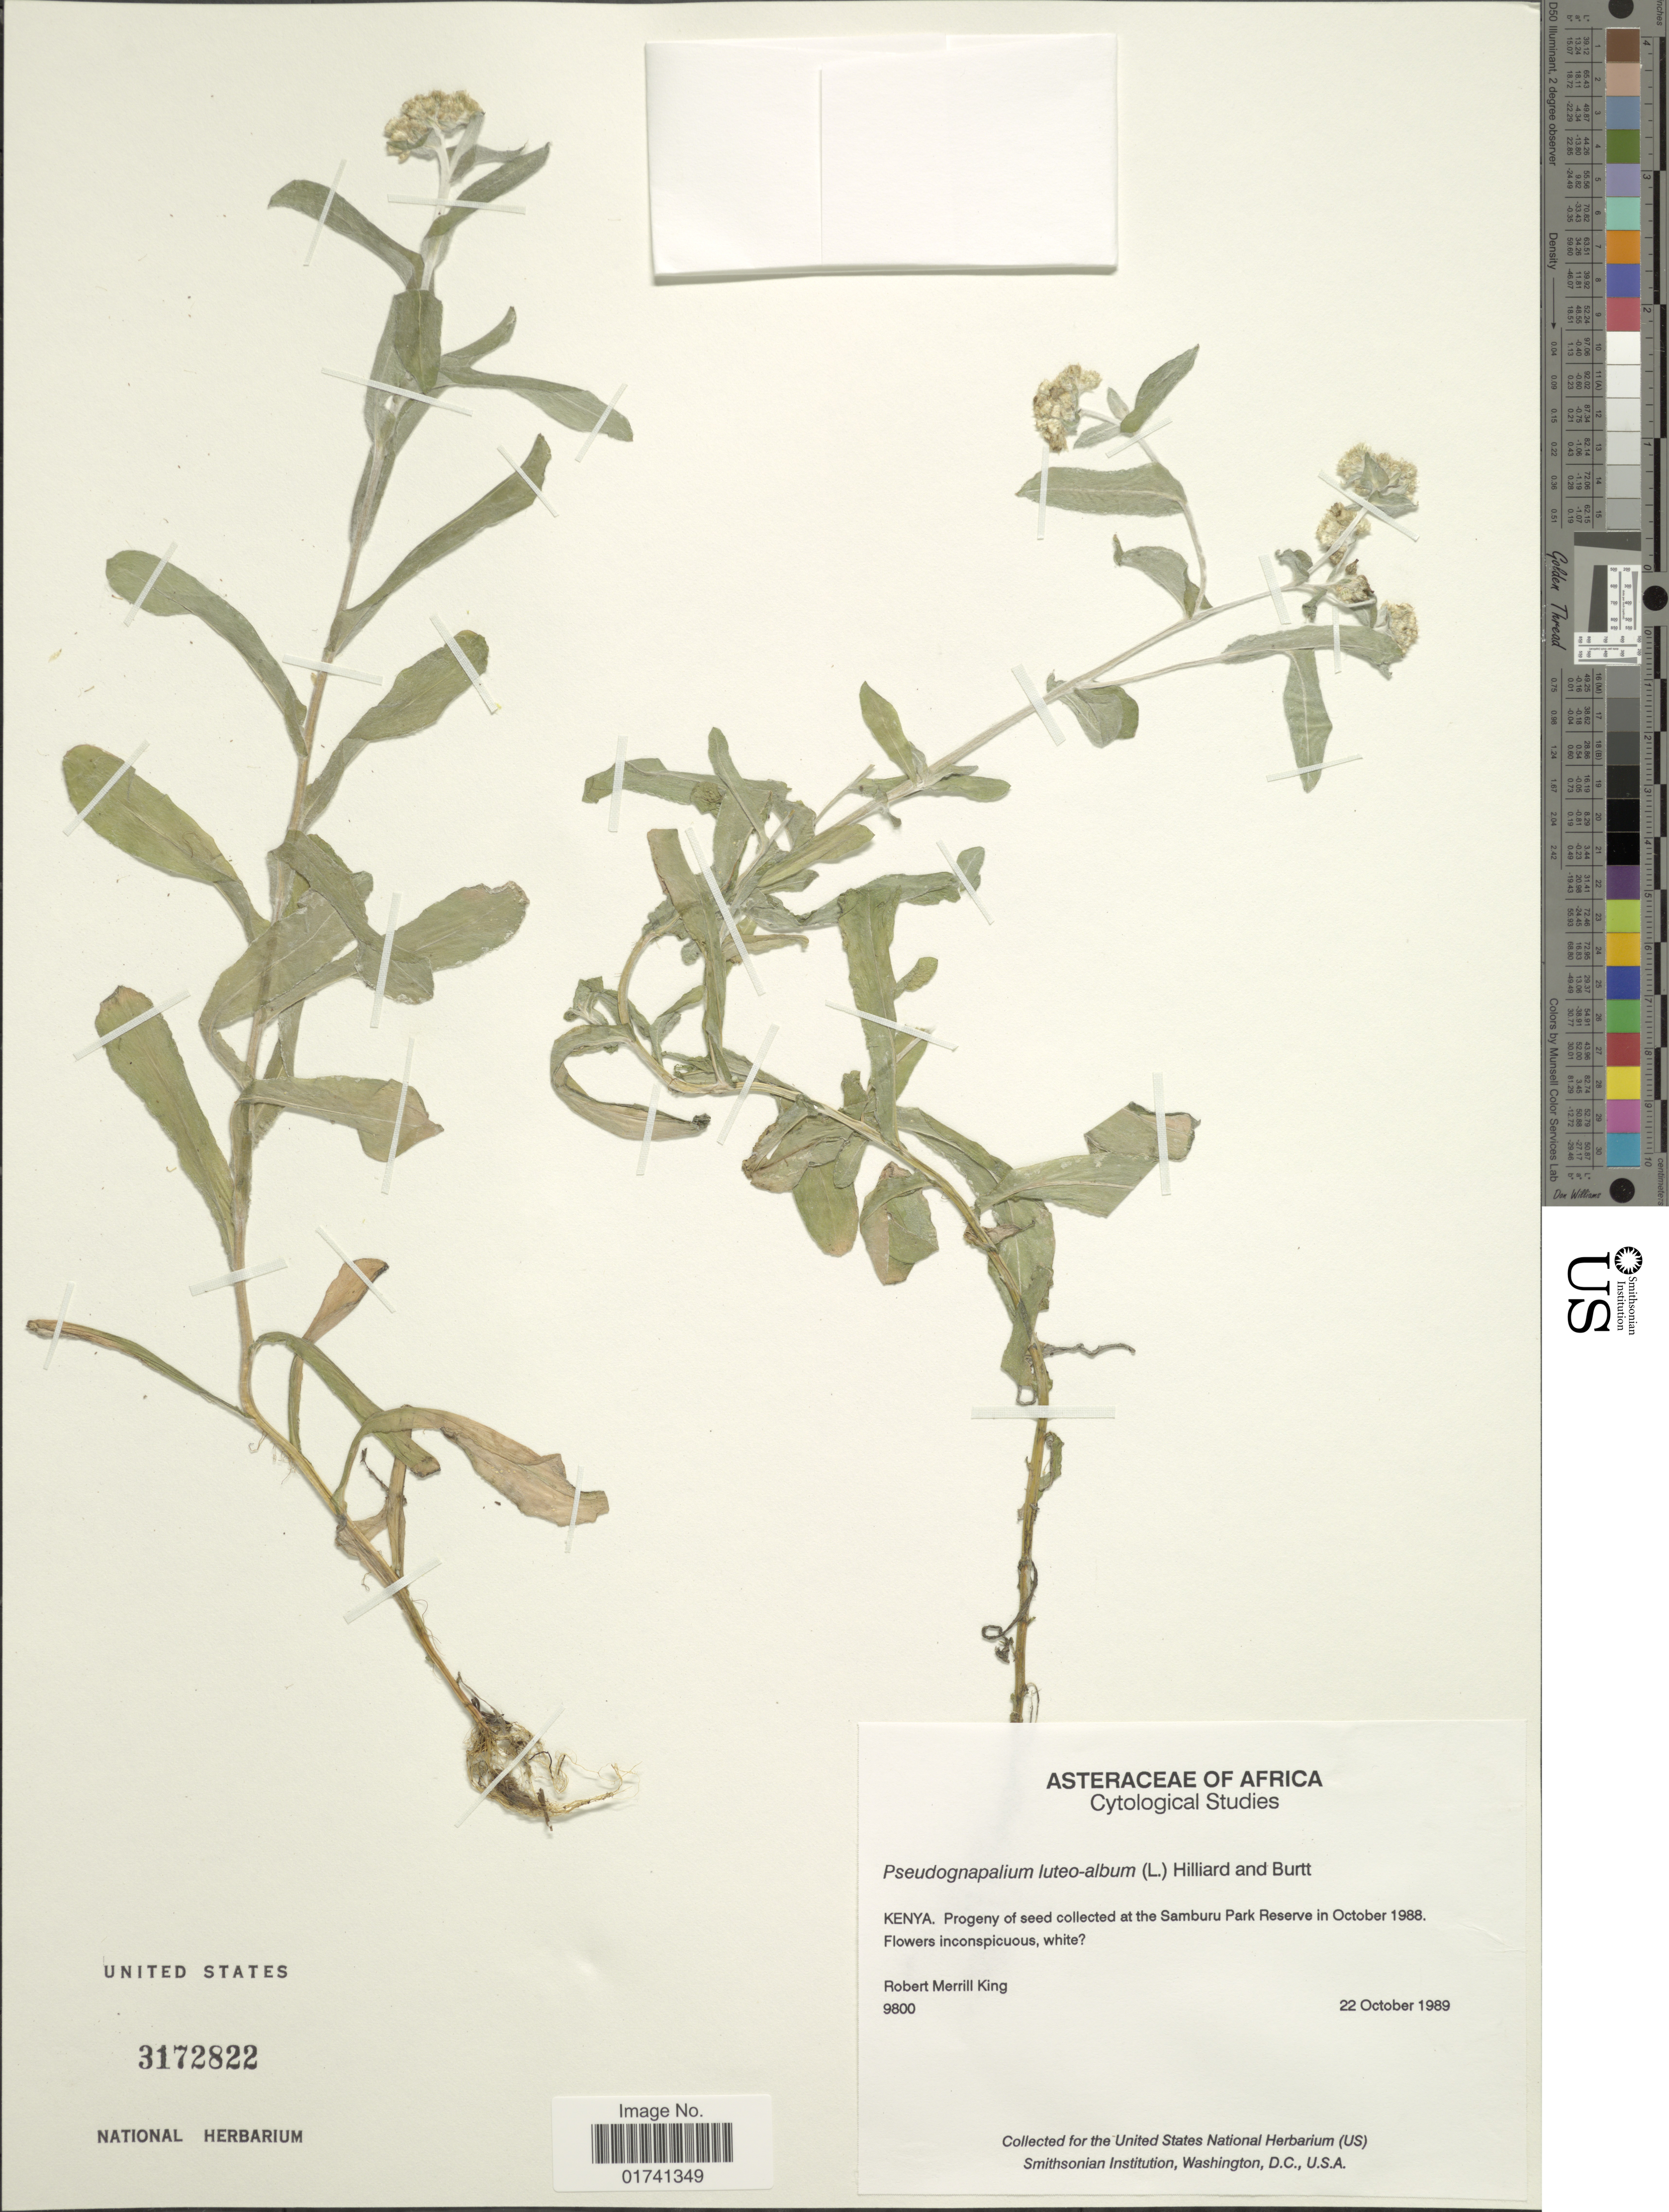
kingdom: Plantae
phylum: Tracheophyta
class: Magnoliopsida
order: Asterales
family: Asteraceae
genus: Laphangium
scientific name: Laphangium luteoalbum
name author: (L.) Tzvelev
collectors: R. M. King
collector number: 9800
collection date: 1989-10-22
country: Kenya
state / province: Samburu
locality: Samburu Park Reserve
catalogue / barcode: US 3172822